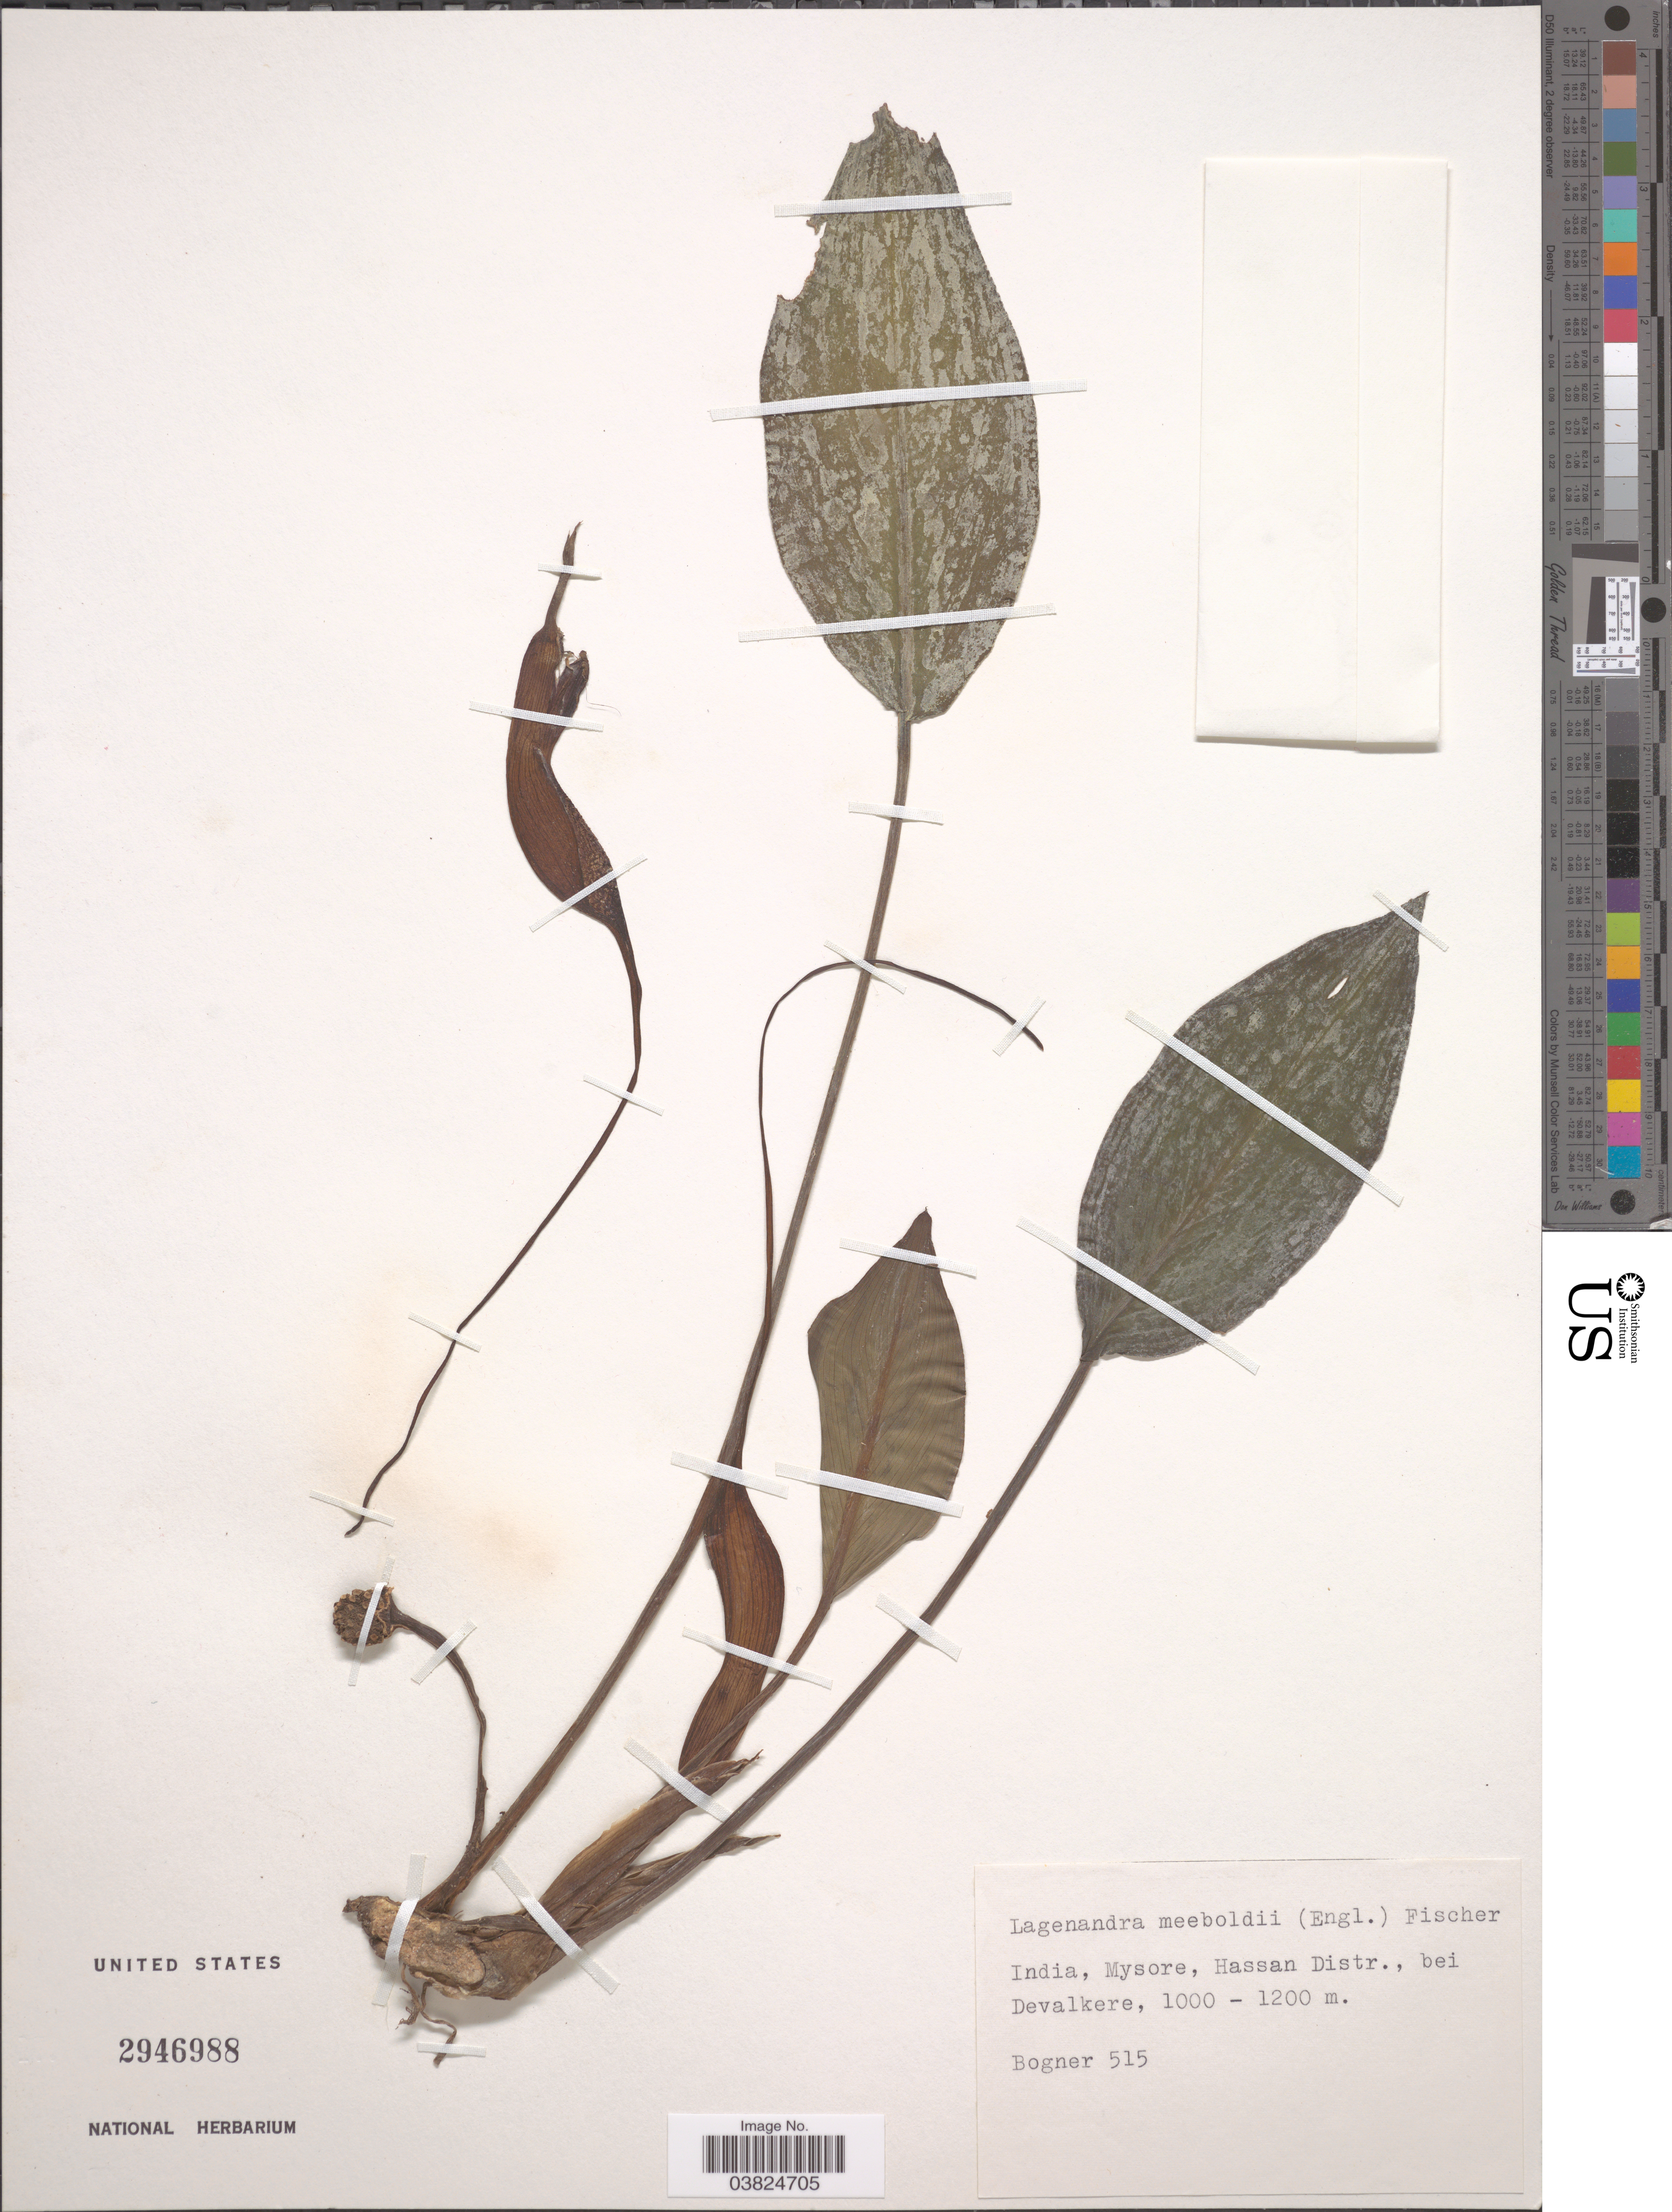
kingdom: Plantae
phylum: Tracheophyta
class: Liliopsida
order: Alismatales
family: Araceae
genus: Lagenandra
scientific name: Lagenandra meeboldii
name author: (Engl.) C.E.C. Fisch.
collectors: Bogner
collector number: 515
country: India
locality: Mysore, Hassan Distr., bei Devalkere.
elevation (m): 1000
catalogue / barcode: US 2946988